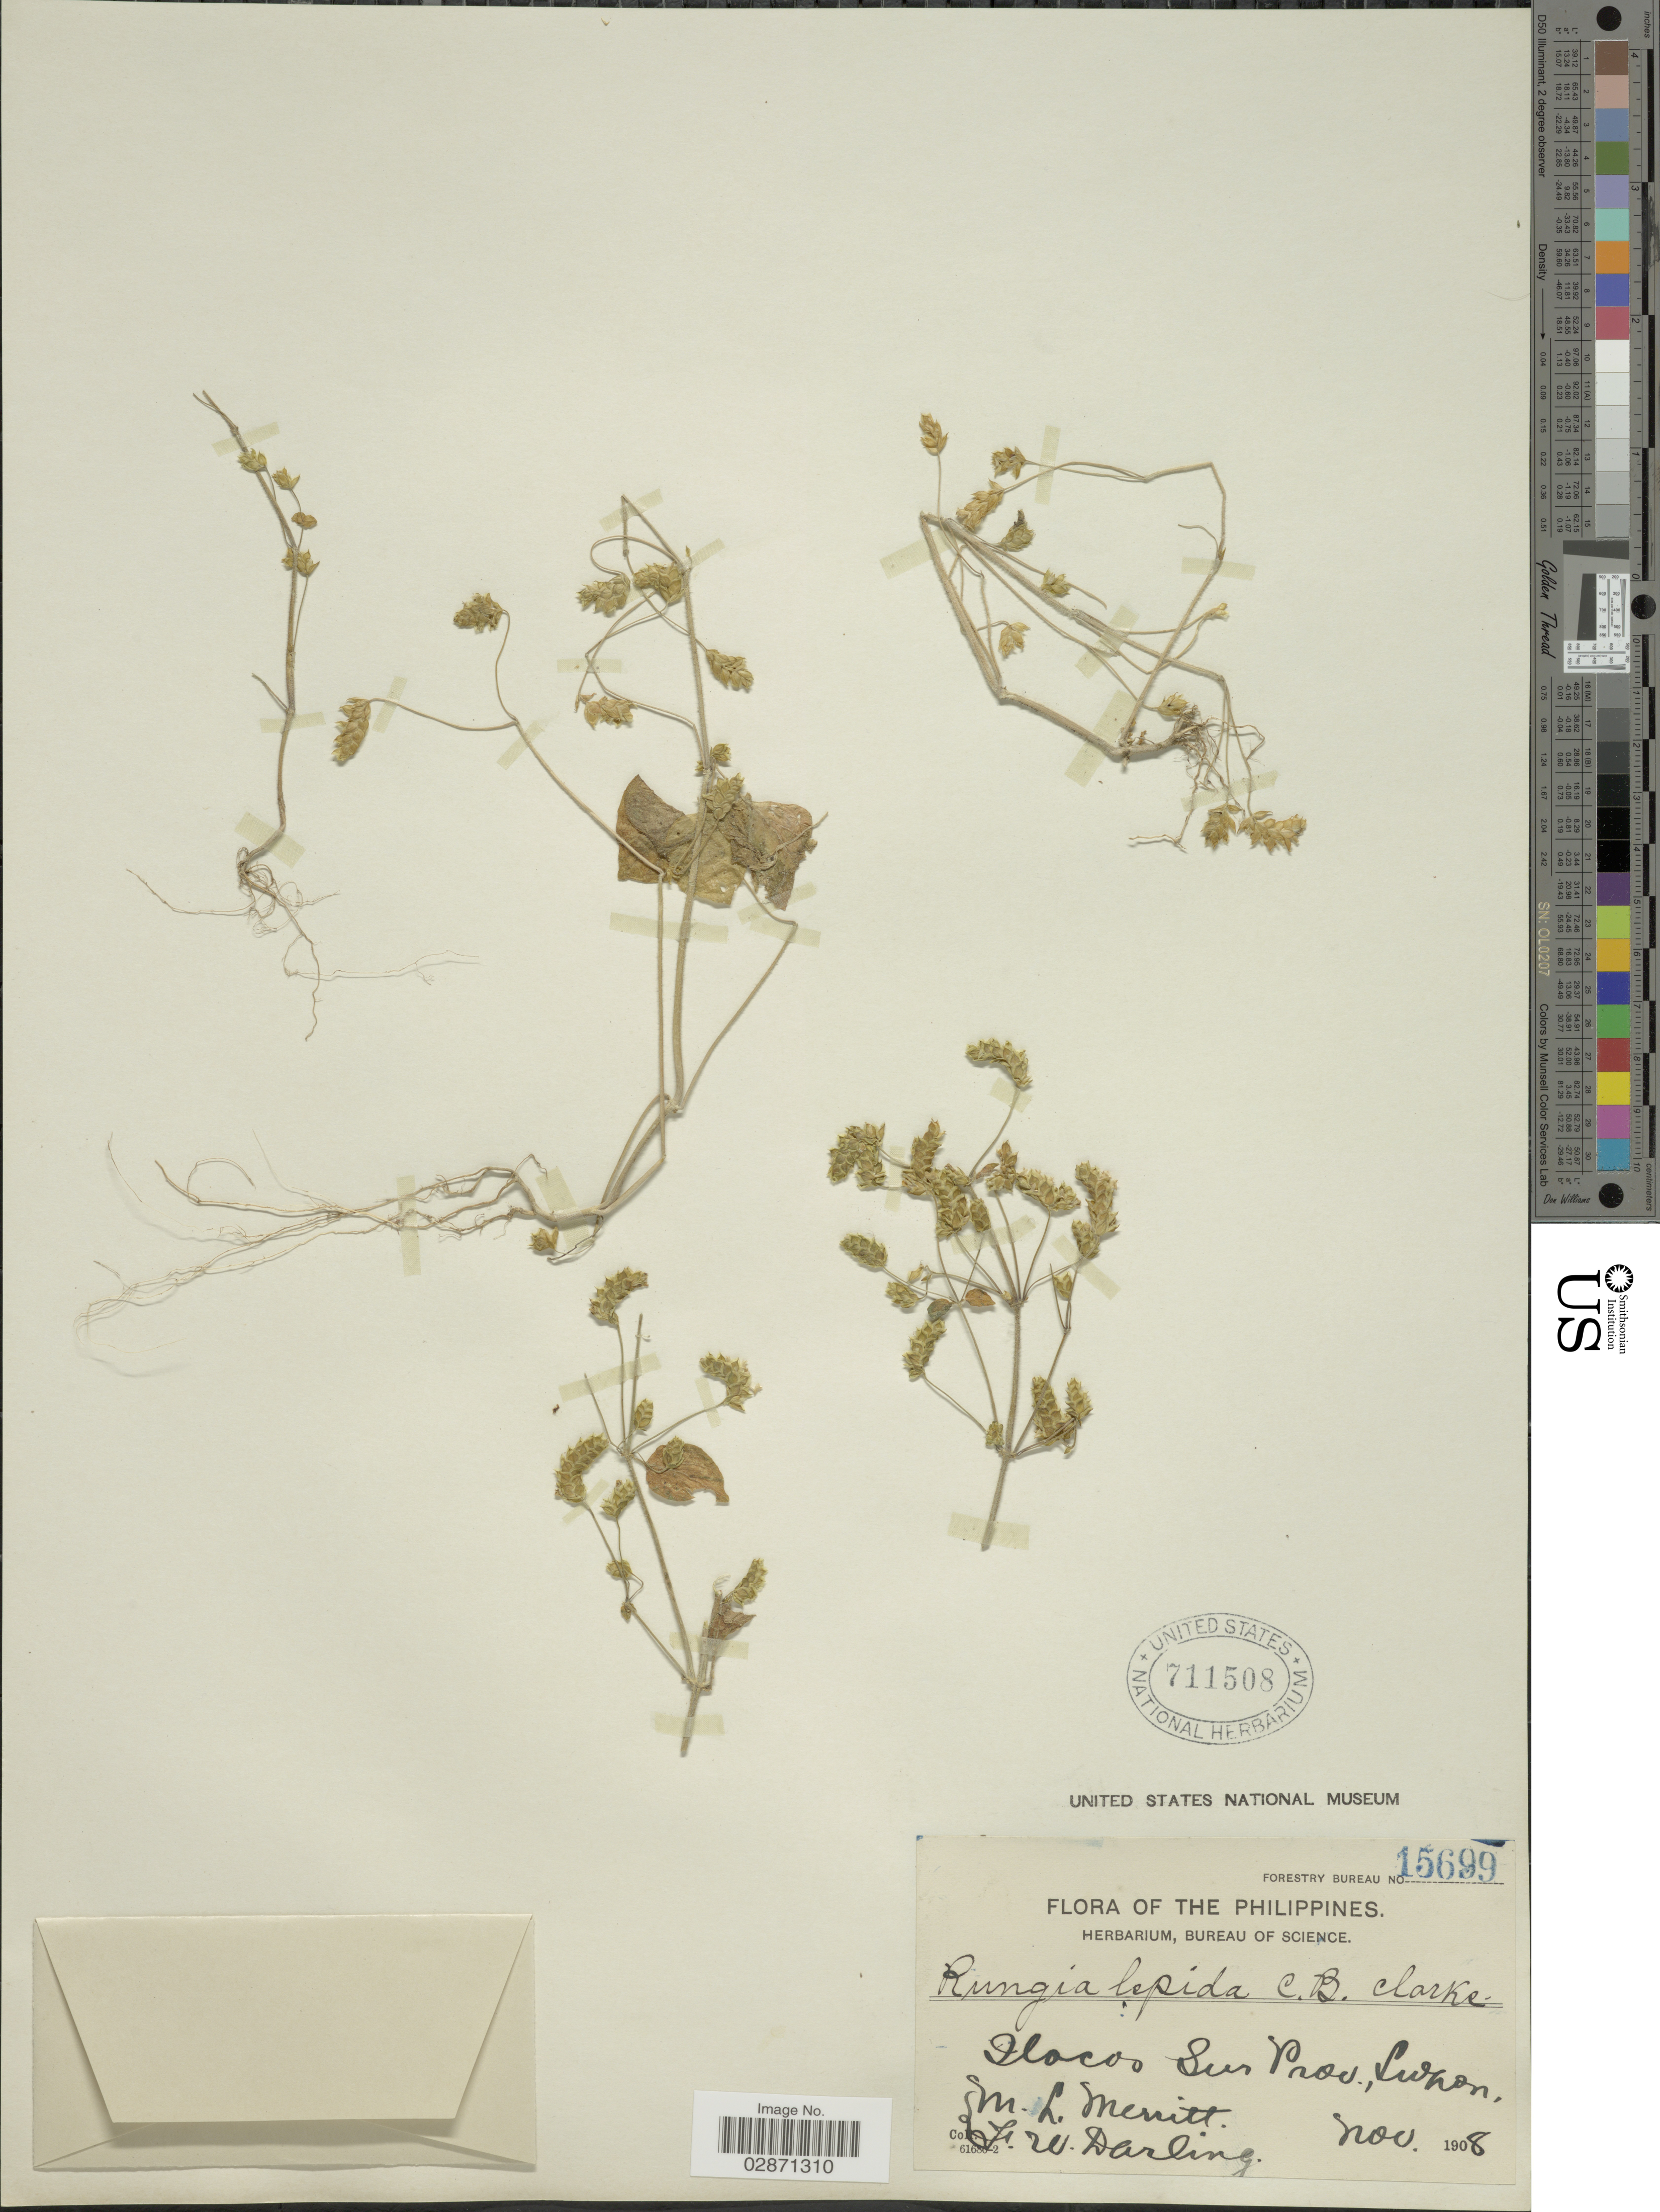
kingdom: Plantae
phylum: Tracheophyta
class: Magnoliopsida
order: Lamiales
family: Acanthaceae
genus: Rungia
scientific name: Rungia lepida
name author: C.B. Clarke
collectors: M. L. Merritt & F. Darling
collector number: Forestry Bureau 15699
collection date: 1908-11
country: Philippines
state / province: Ilocos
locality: Ilocos Sur Prov., Luzon.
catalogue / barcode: US 711508